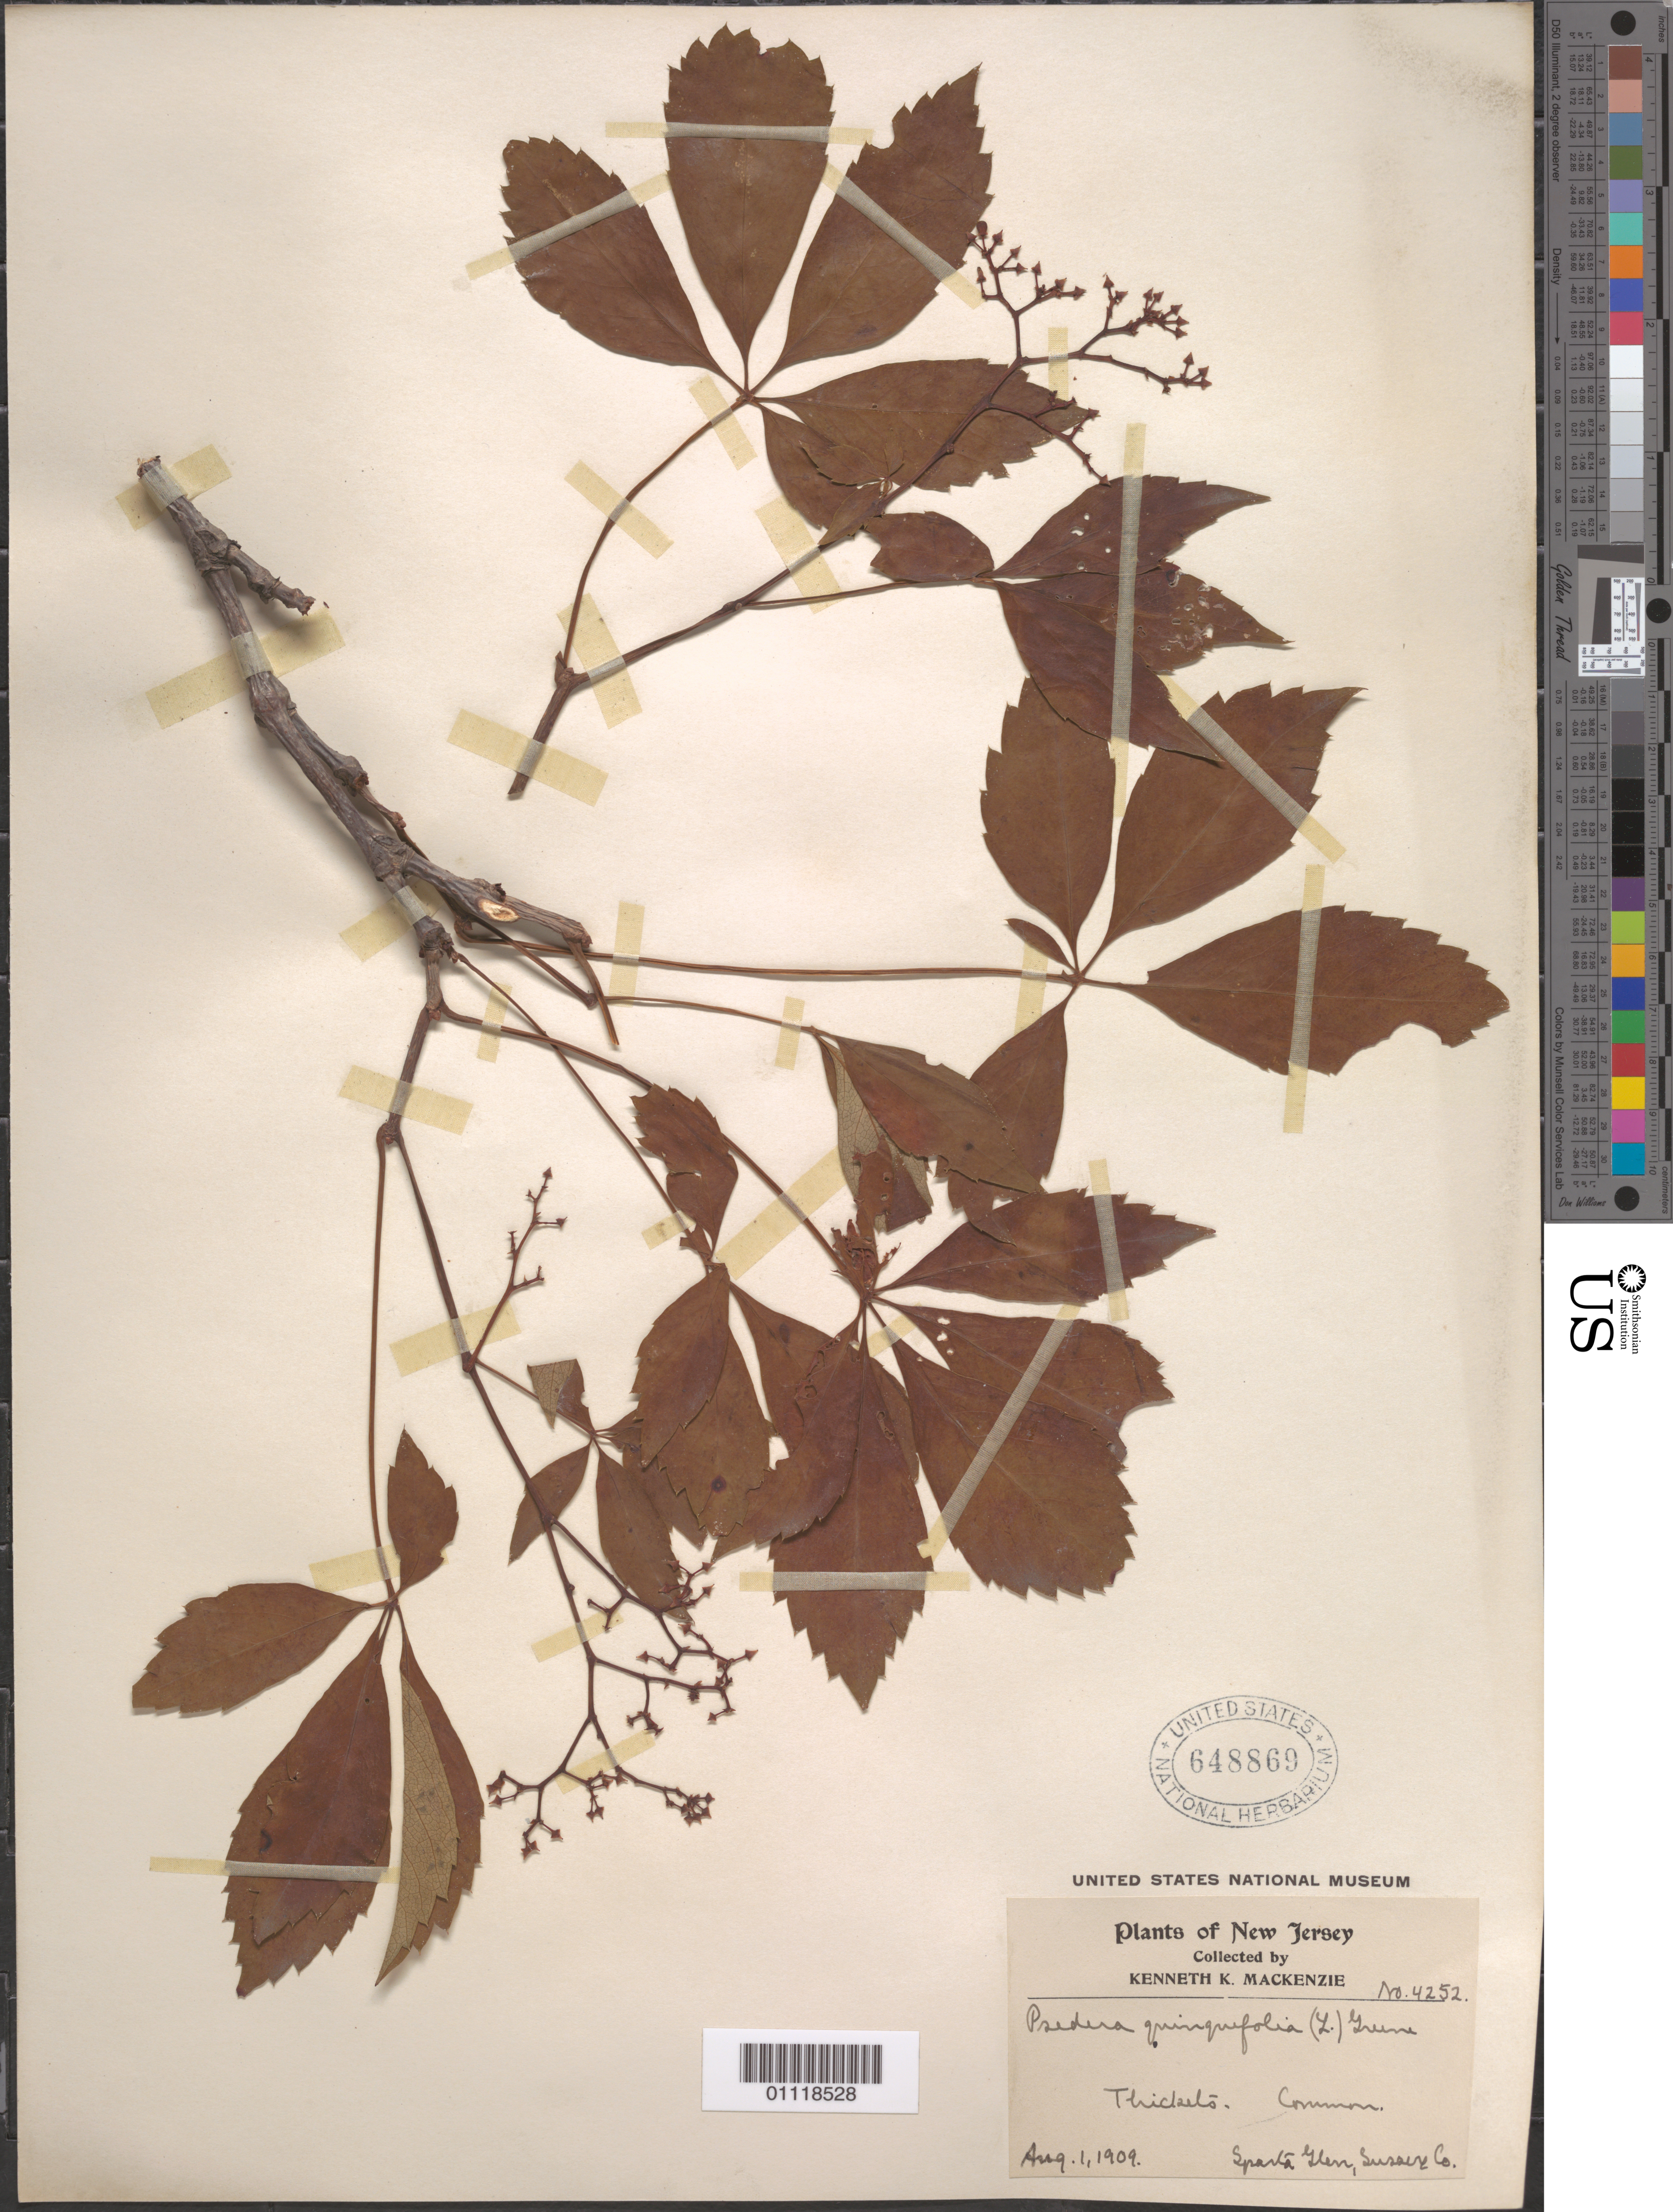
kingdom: Plantae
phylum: Tracheophyta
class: Magnoliopsida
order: Vitales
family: Vitaceae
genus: Parthenocissus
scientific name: Parthenocissus quinquefolia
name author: (L.) Planch.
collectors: K. K. Mackenzie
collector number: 4252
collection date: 1909-08-01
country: United States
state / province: New Jersey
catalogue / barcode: US 648869